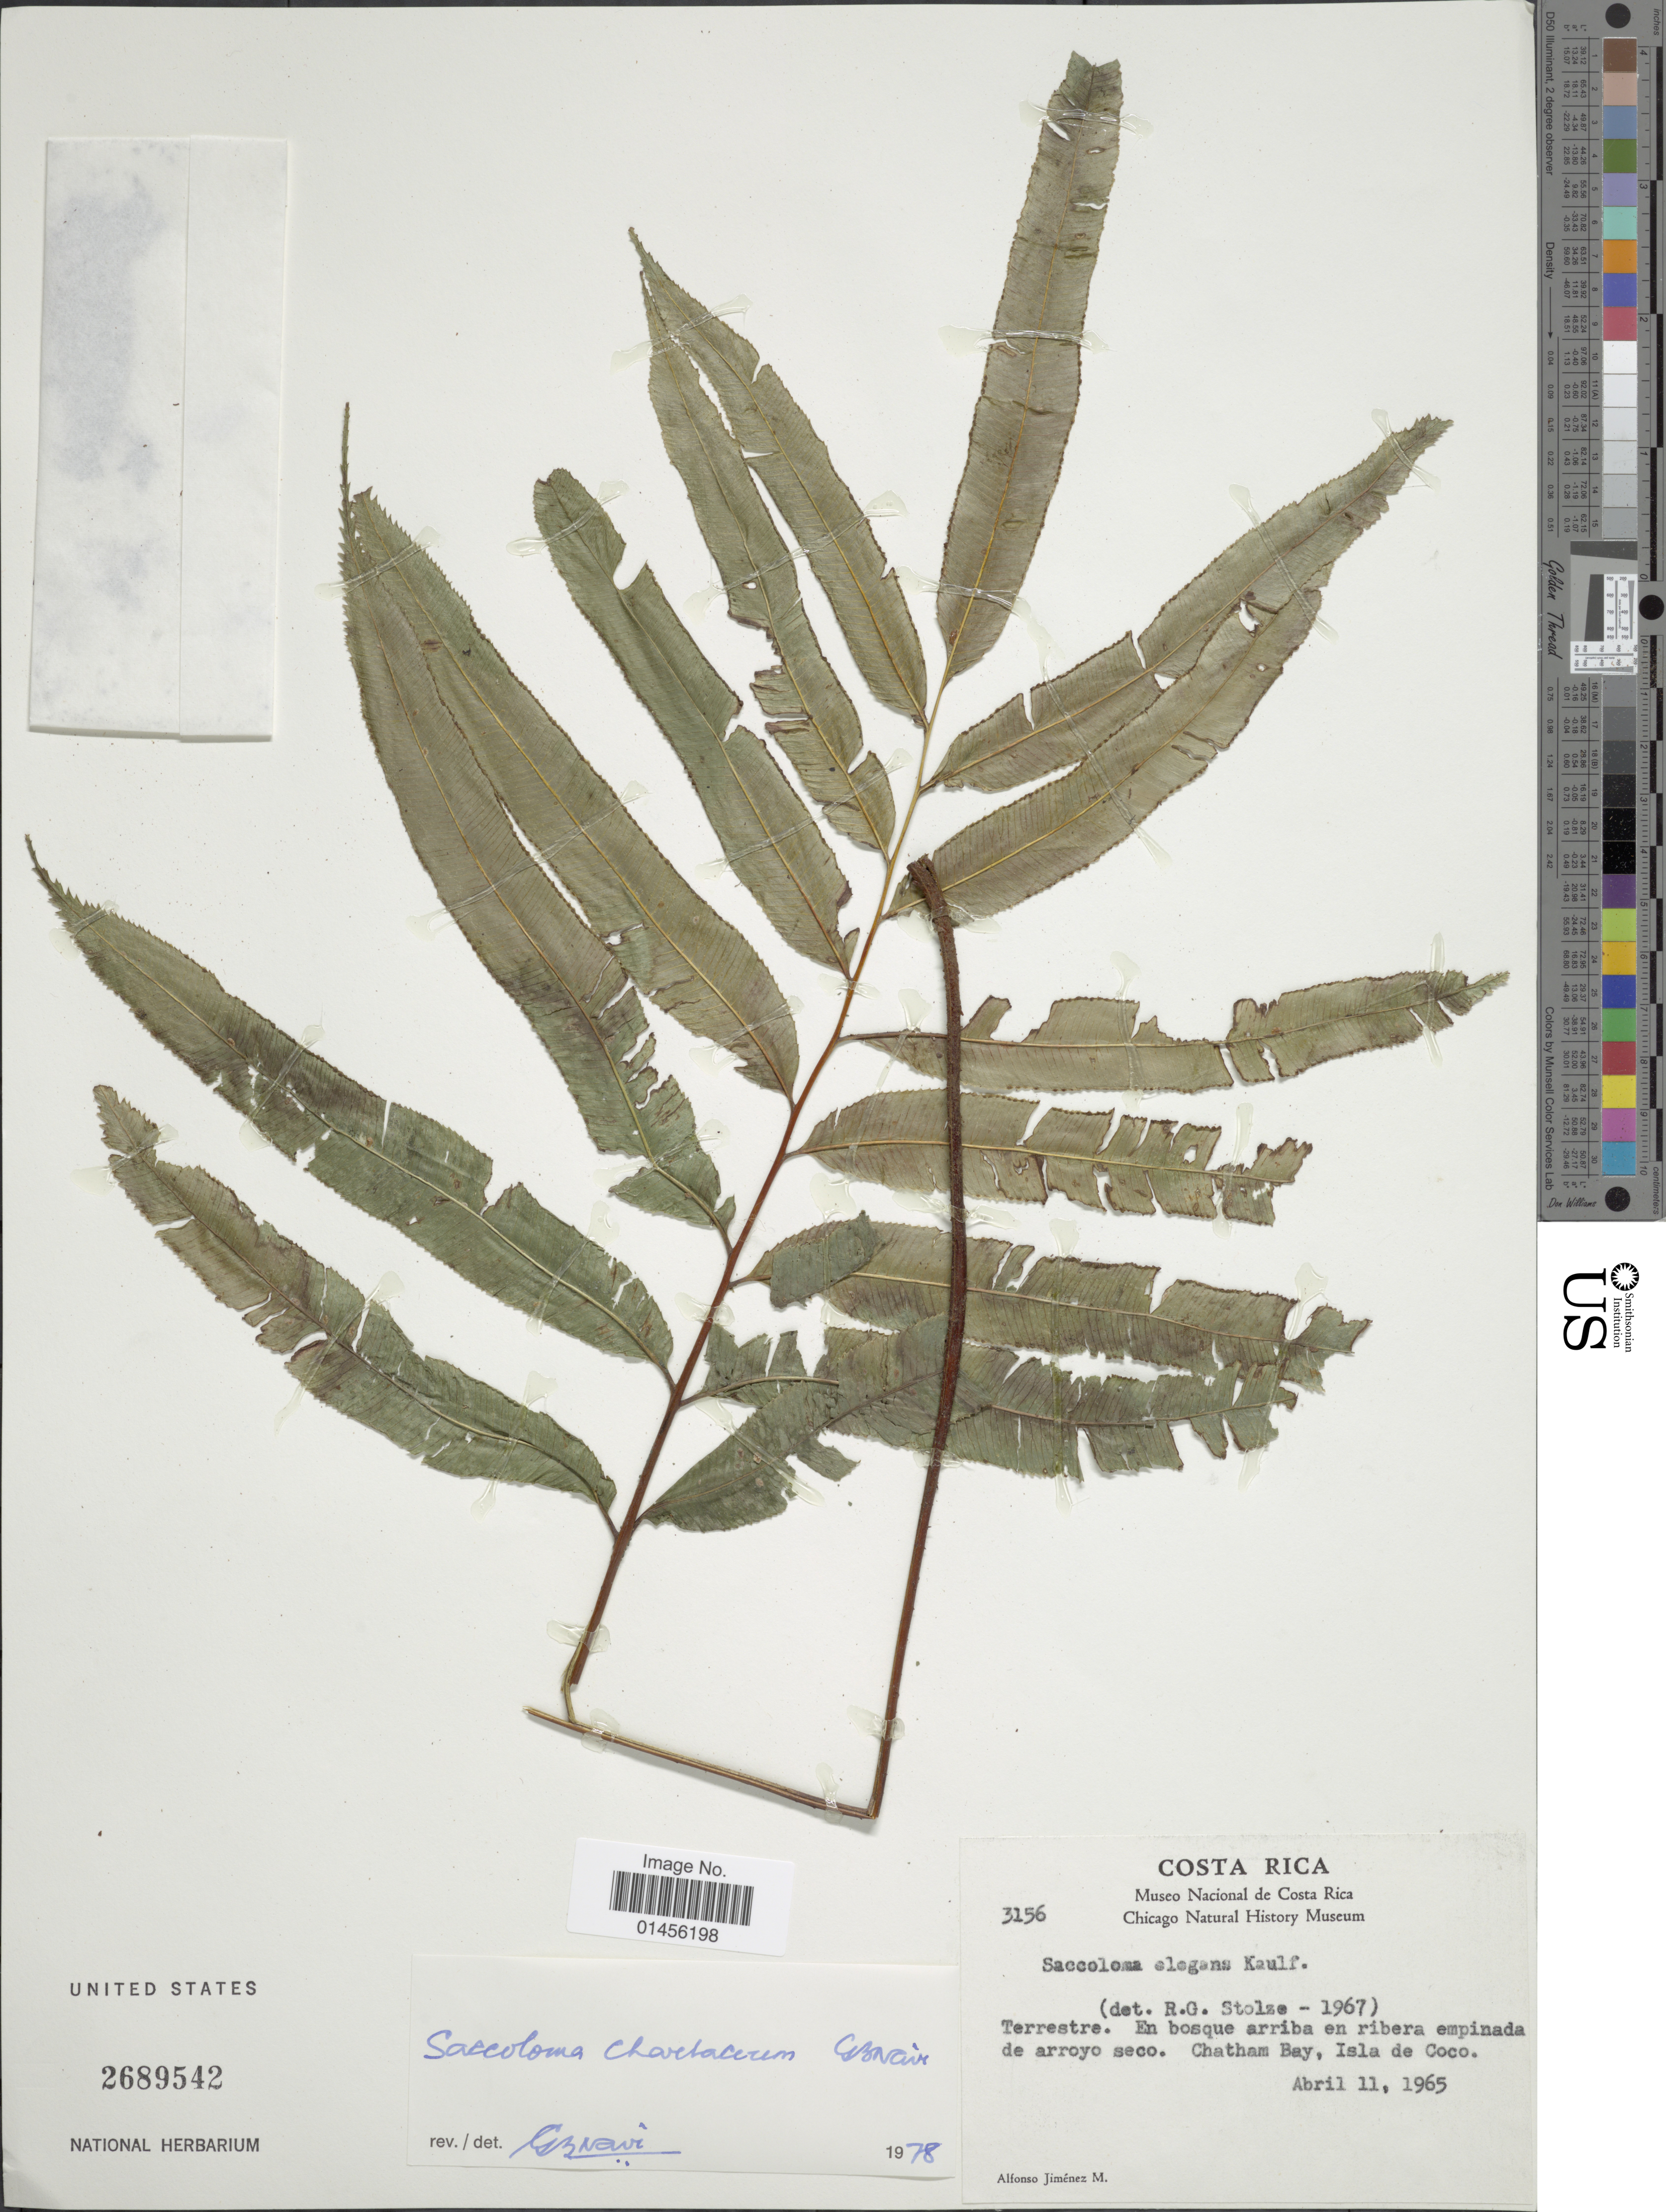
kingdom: Plantae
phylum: Tracheophyta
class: Polypodiopsida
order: Polypodiales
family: Saccolomataceae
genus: Saccoloma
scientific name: Saccoloma elegans subsp. chartaceum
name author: Cremers & K.U. Kramer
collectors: A. Jiménez M.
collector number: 3156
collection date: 1965-04-11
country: Costa Rica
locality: En bosque arriba en ribera empinada de arroyo seco. Chatham Bay, Isla de Coco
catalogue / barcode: US 2689542